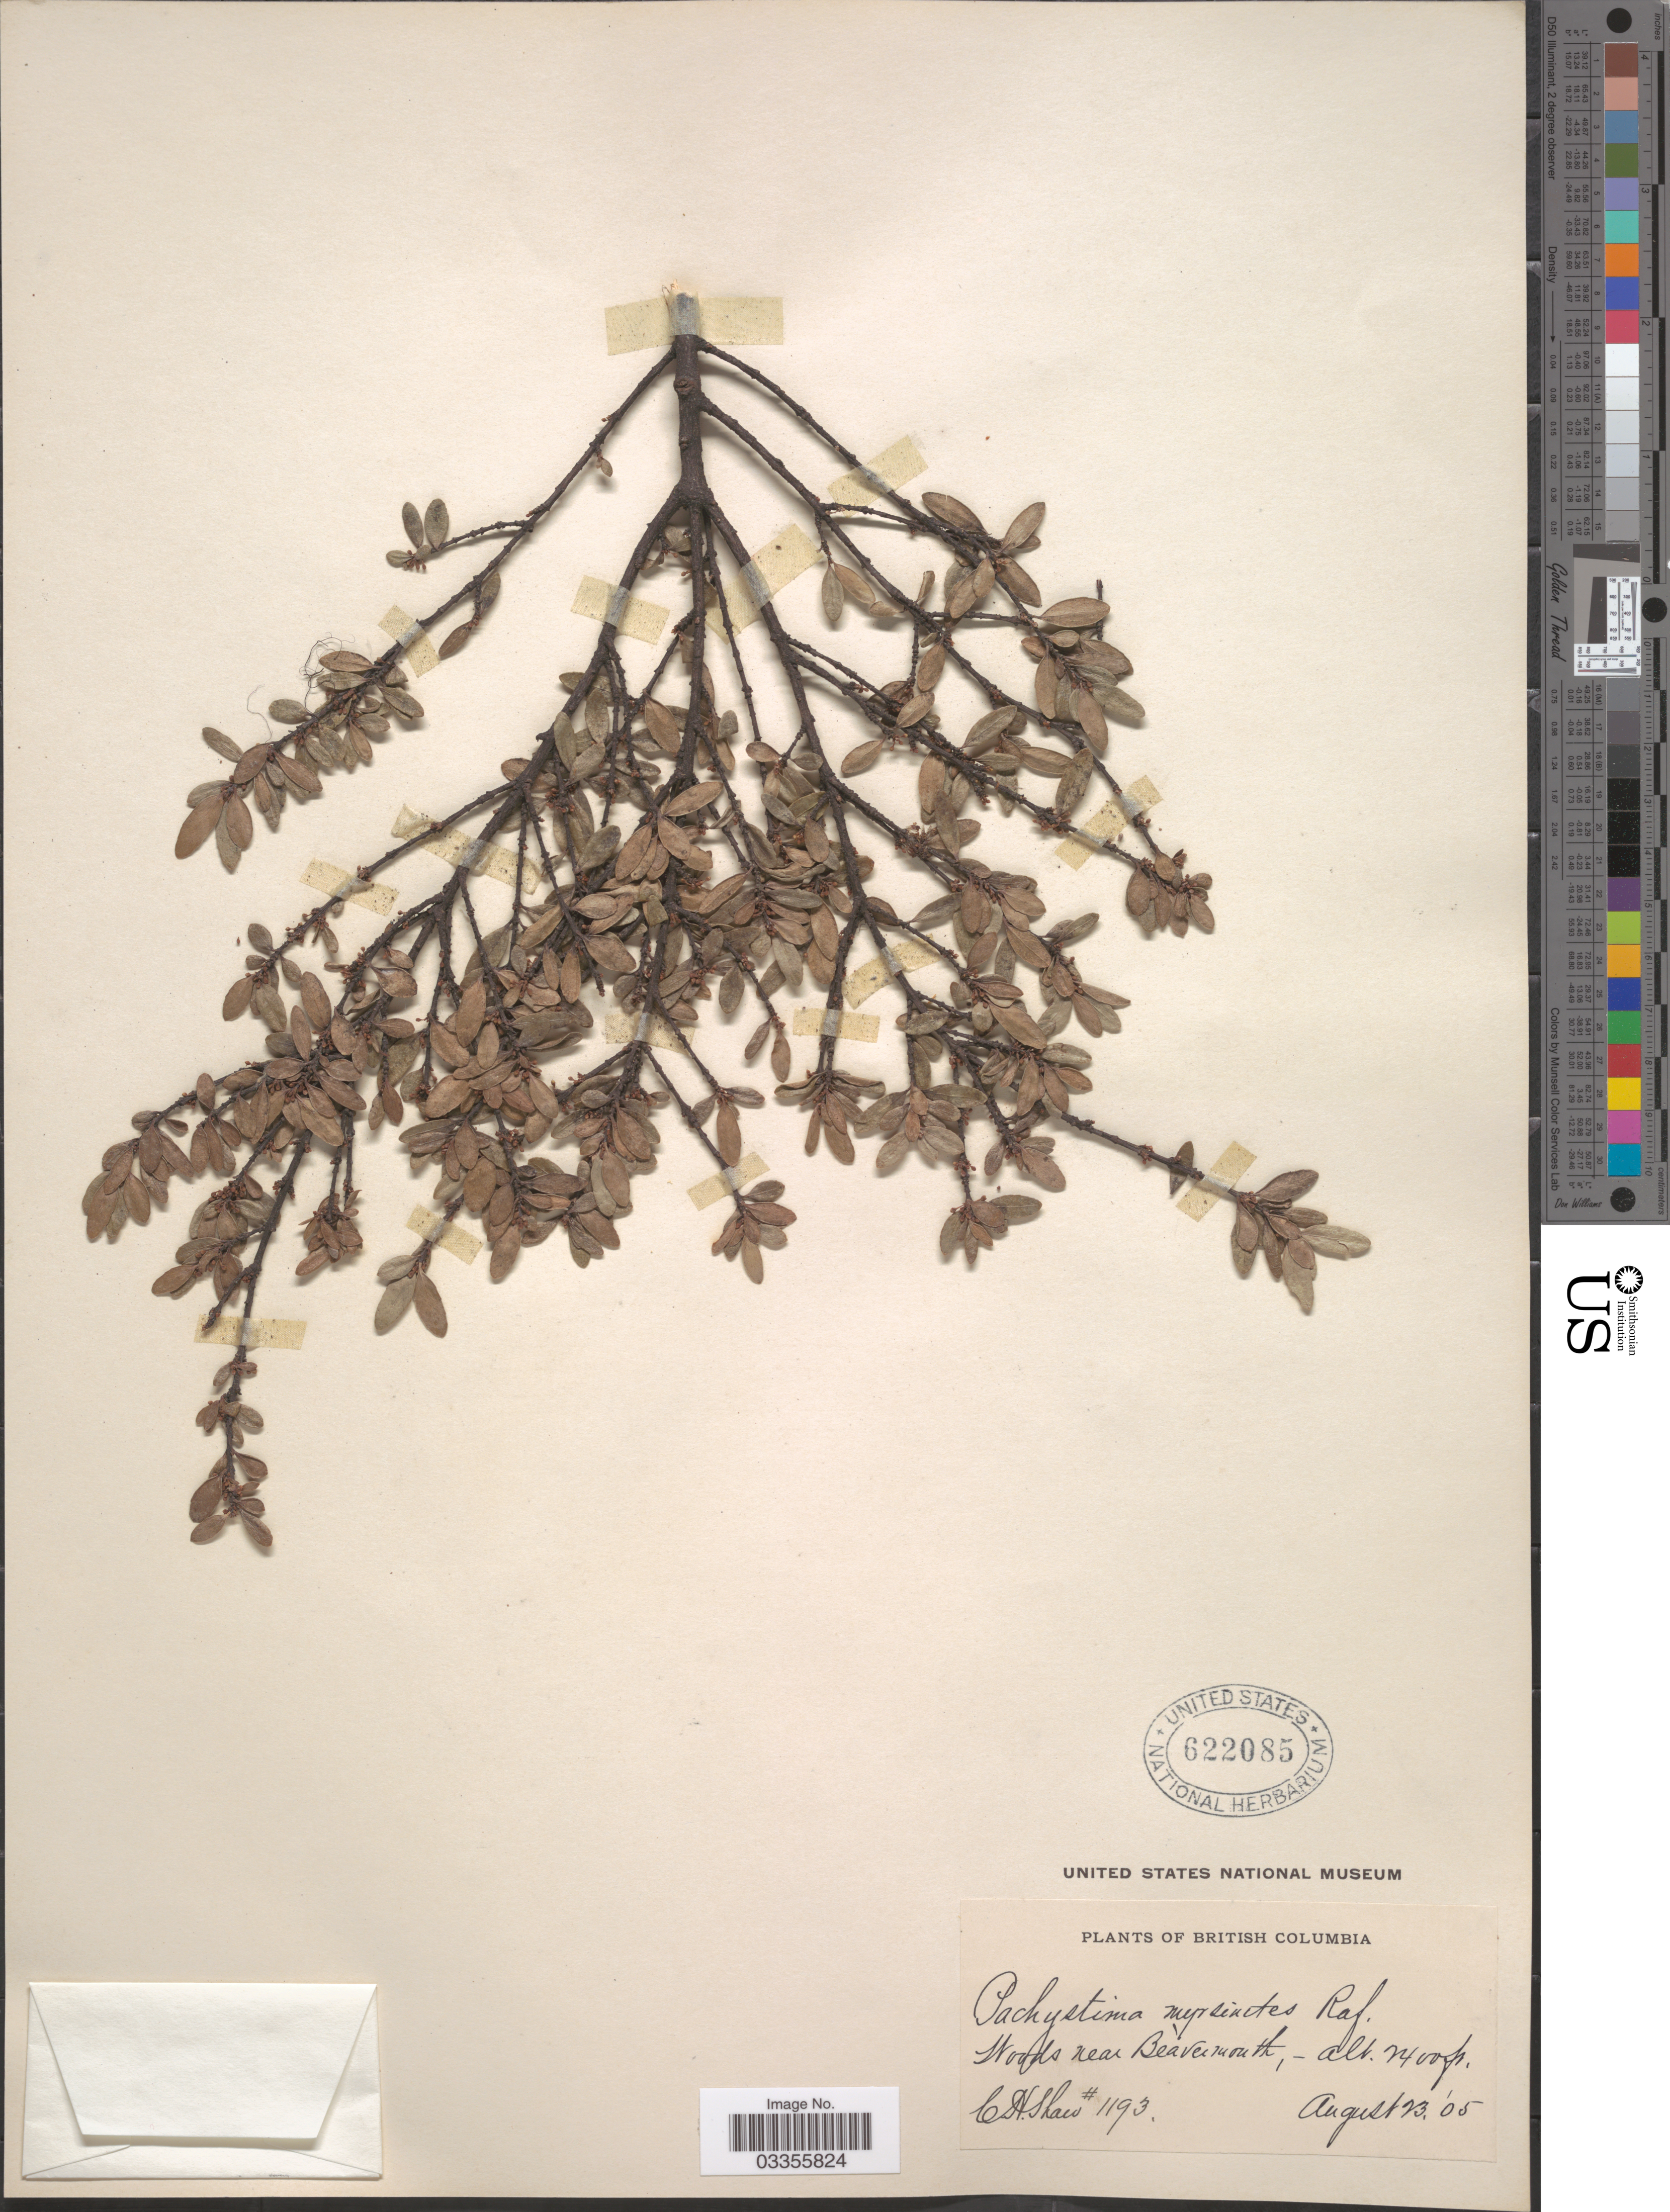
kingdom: Plantae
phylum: Tracheophyta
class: Magnoliopsida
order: Celastrales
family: Celastraceae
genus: Paxistima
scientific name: Paxistima myrsinites subsp. myrsinites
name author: (Pursh) Raf.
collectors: C. H. Shaw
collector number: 1193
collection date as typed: Transcribed d/m/y: 23/8/5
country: Canada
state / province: British Columbia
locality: Woods near Beavermouth.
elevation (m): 732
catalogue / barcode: US 622085